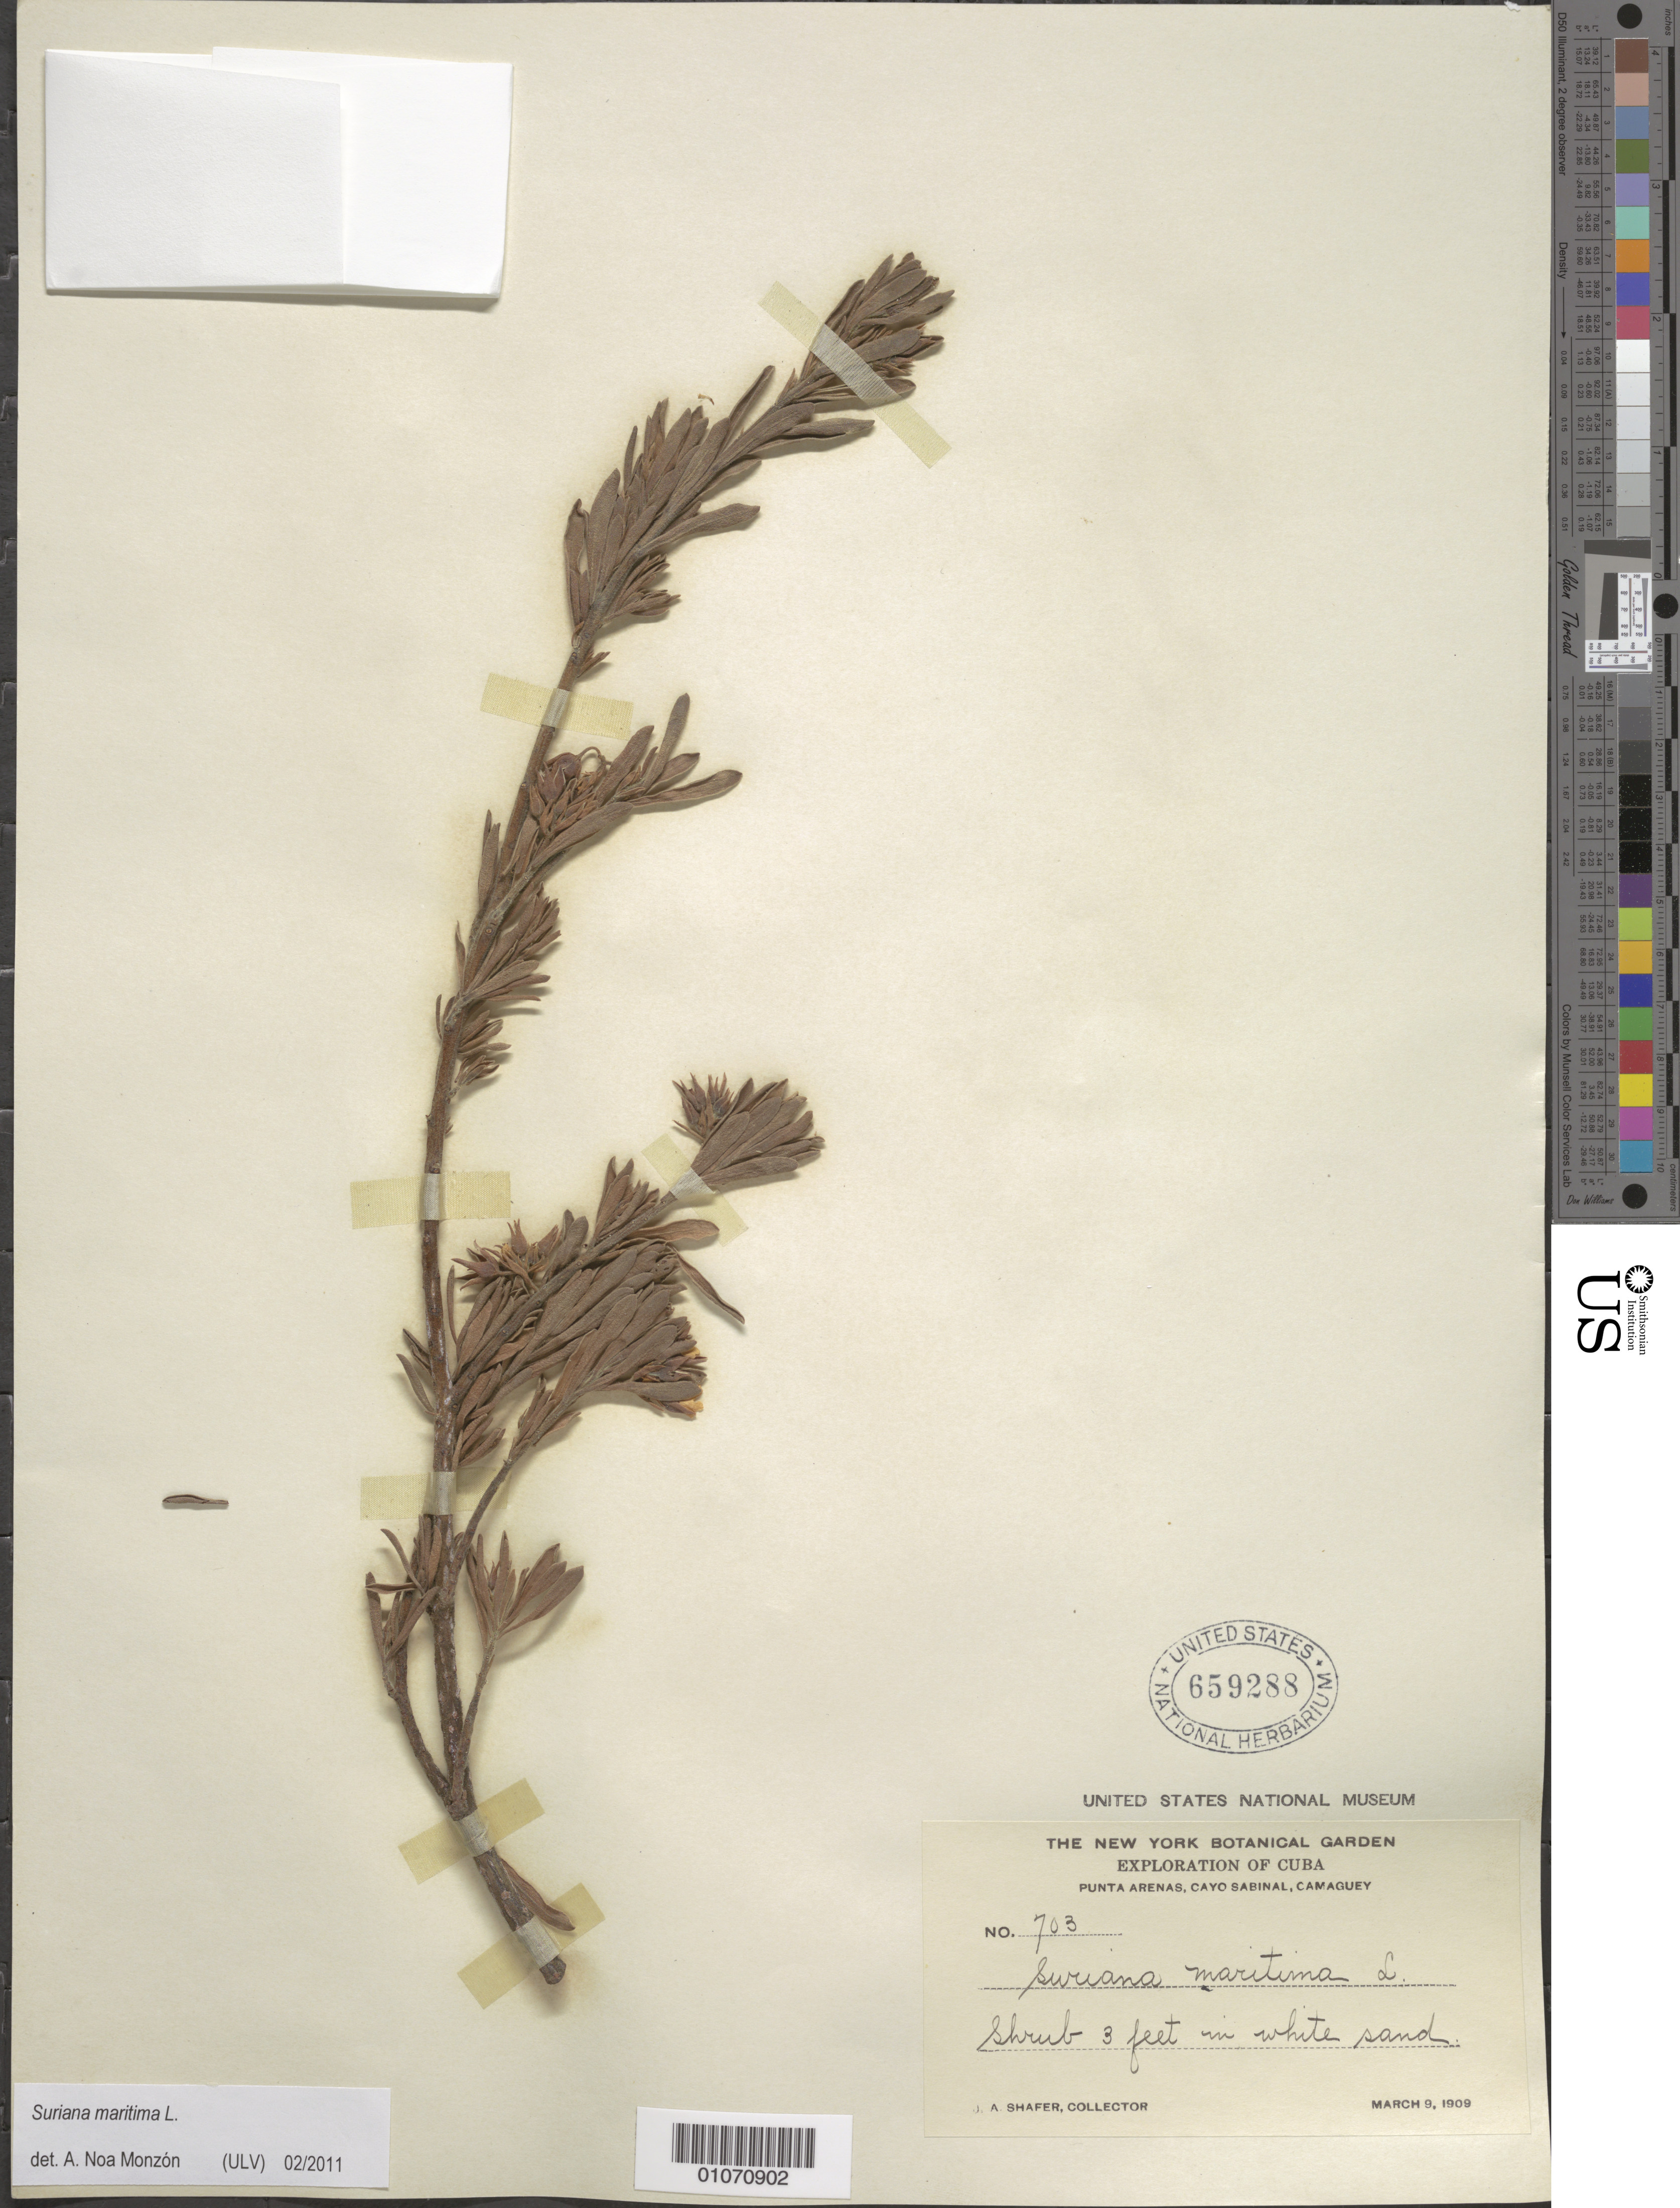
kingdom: Plantae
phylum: Tracheophyta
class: Magnoliopsida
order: Fabales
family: Surianaceae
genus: Suriana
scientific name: Suriana maritima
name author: L.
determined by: Noa Monzón, A.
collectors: J. A. Shafer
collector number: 703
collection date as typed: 09 Mar 1909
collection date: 1909-03-09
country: Cuba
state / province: Camagüey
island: Cuba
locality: Punta Arenas, Cayo Sabinal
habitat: White sand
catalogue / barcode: US 659288